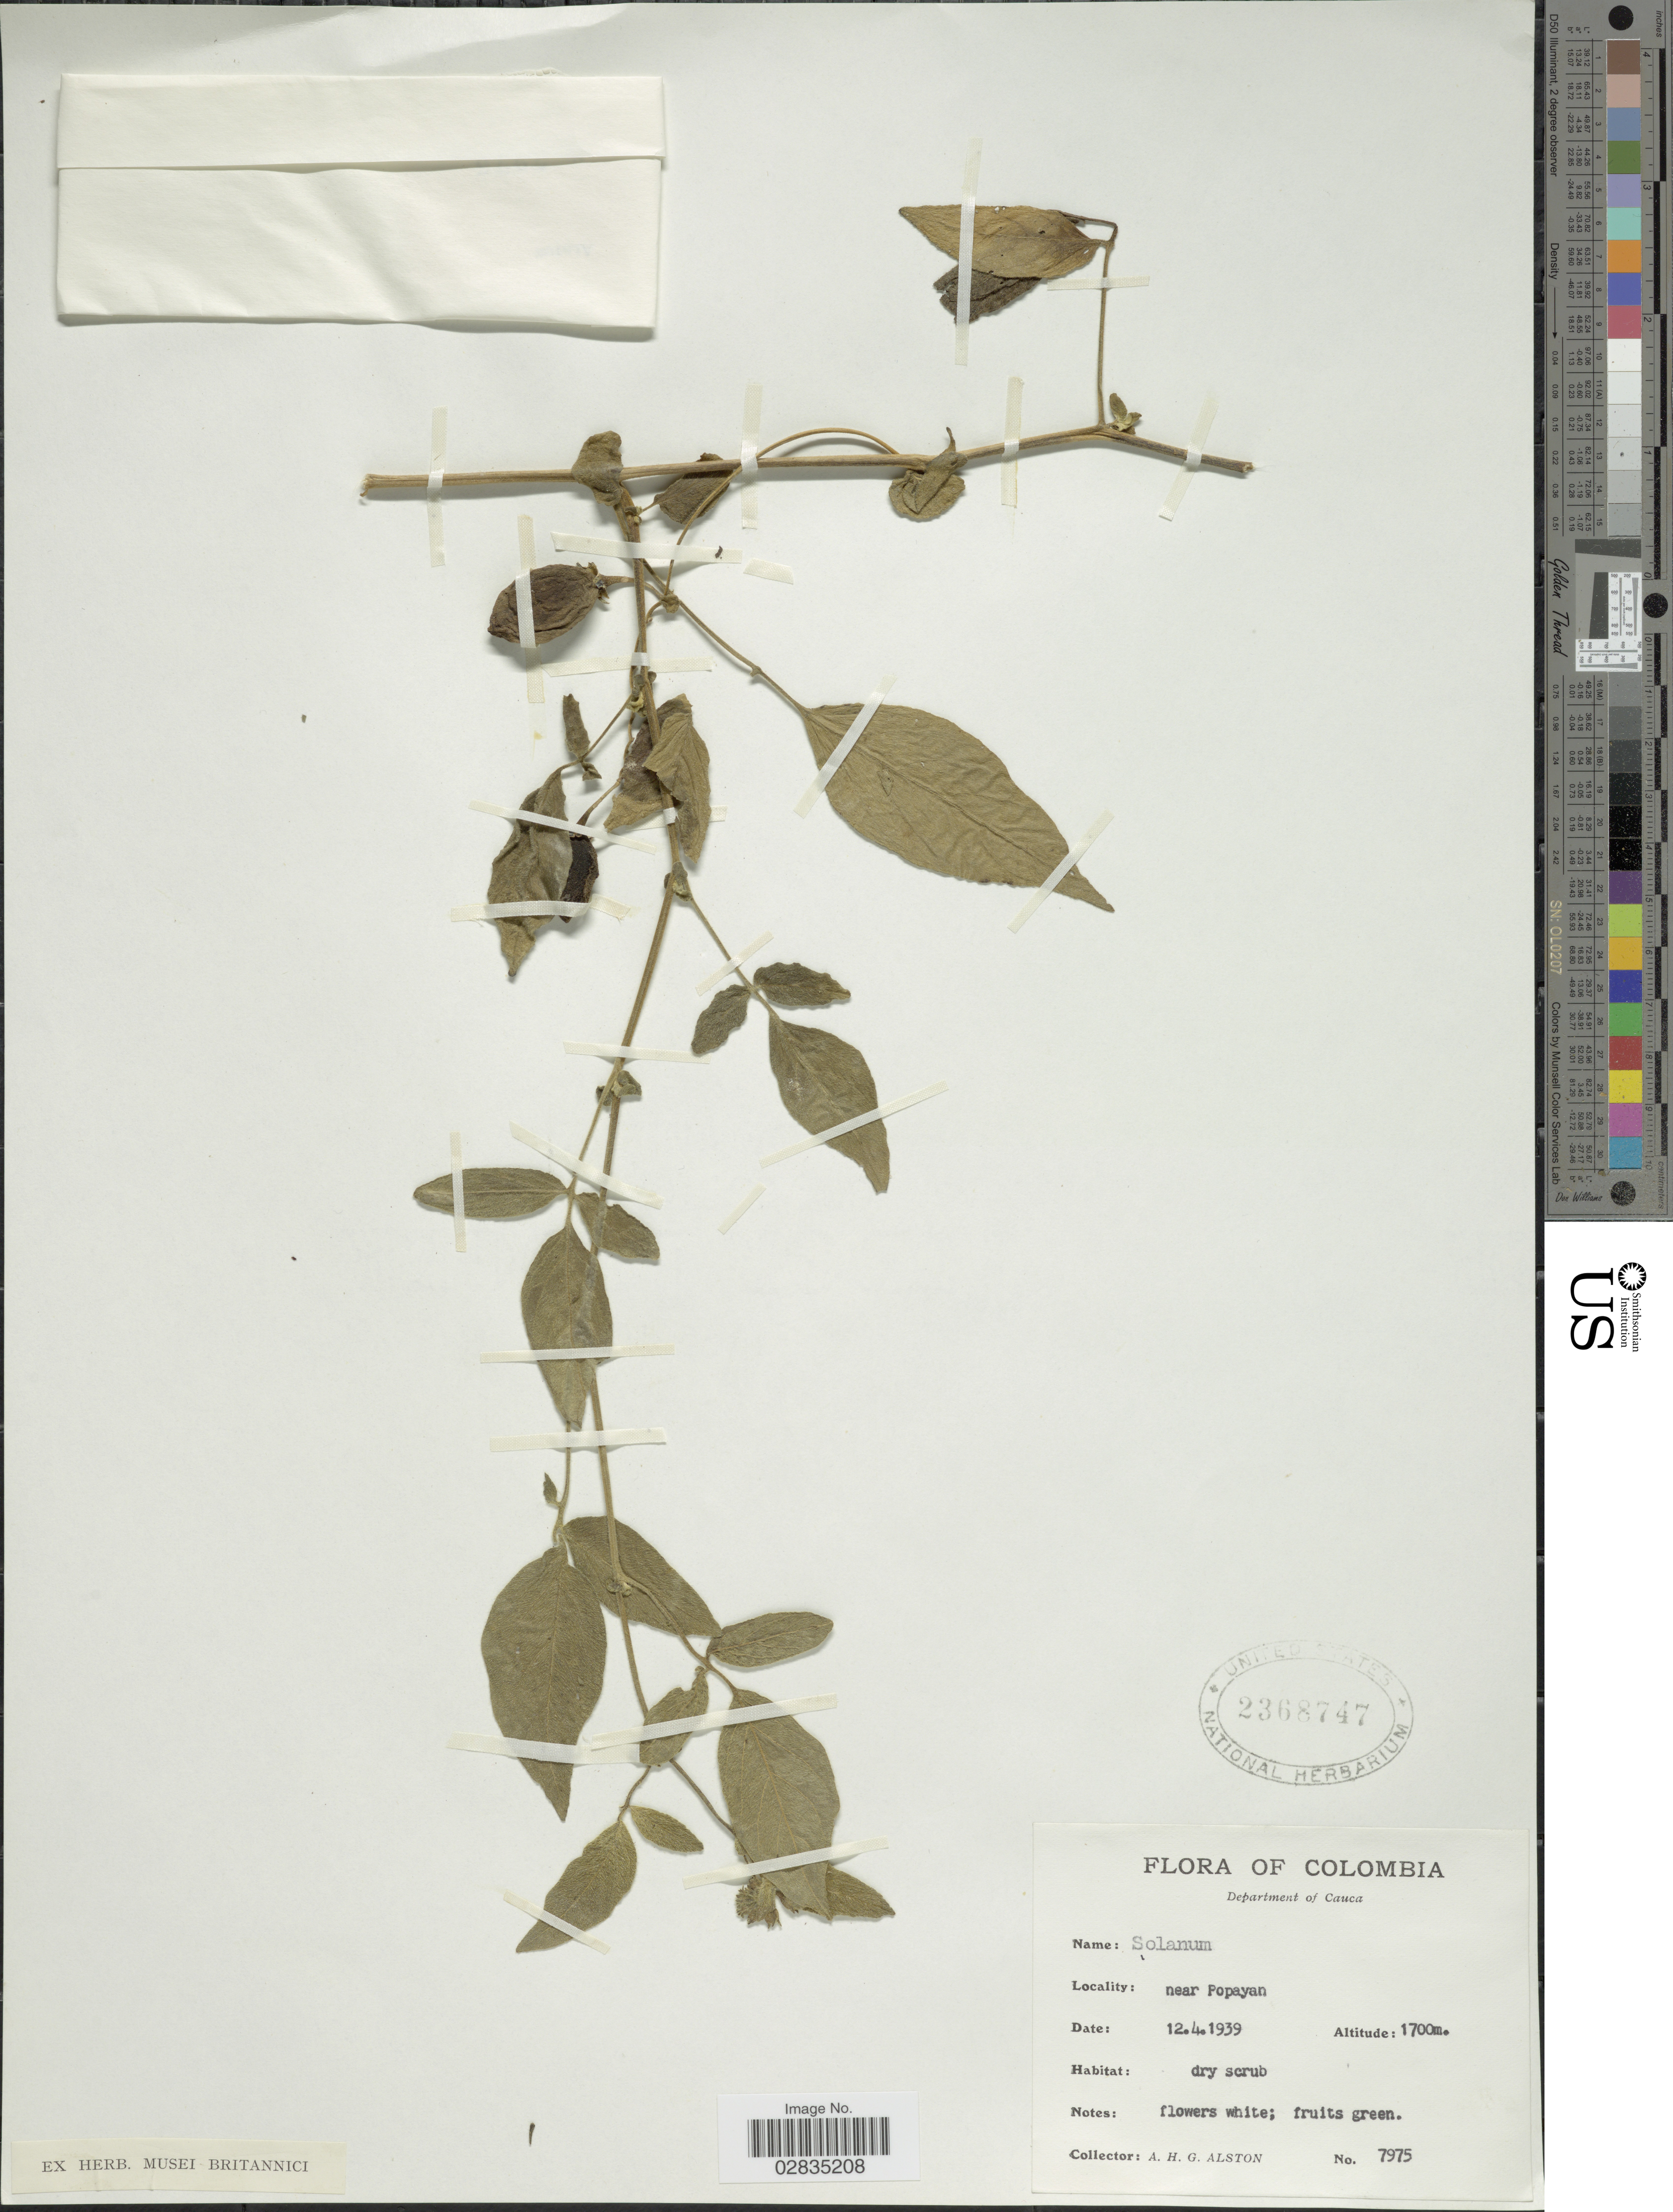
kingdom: Plantae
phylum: Tracheophyta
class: Magnoliopsida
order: Solanales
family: Solanaceae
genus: Solanum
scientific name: Solanum sp.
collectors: A. H. Alston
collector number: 7975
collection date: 1939-04-12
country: Colombia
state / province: Cauca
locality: Department of Cauca, near Popayan.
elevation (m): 1700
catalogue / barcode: US 2368747